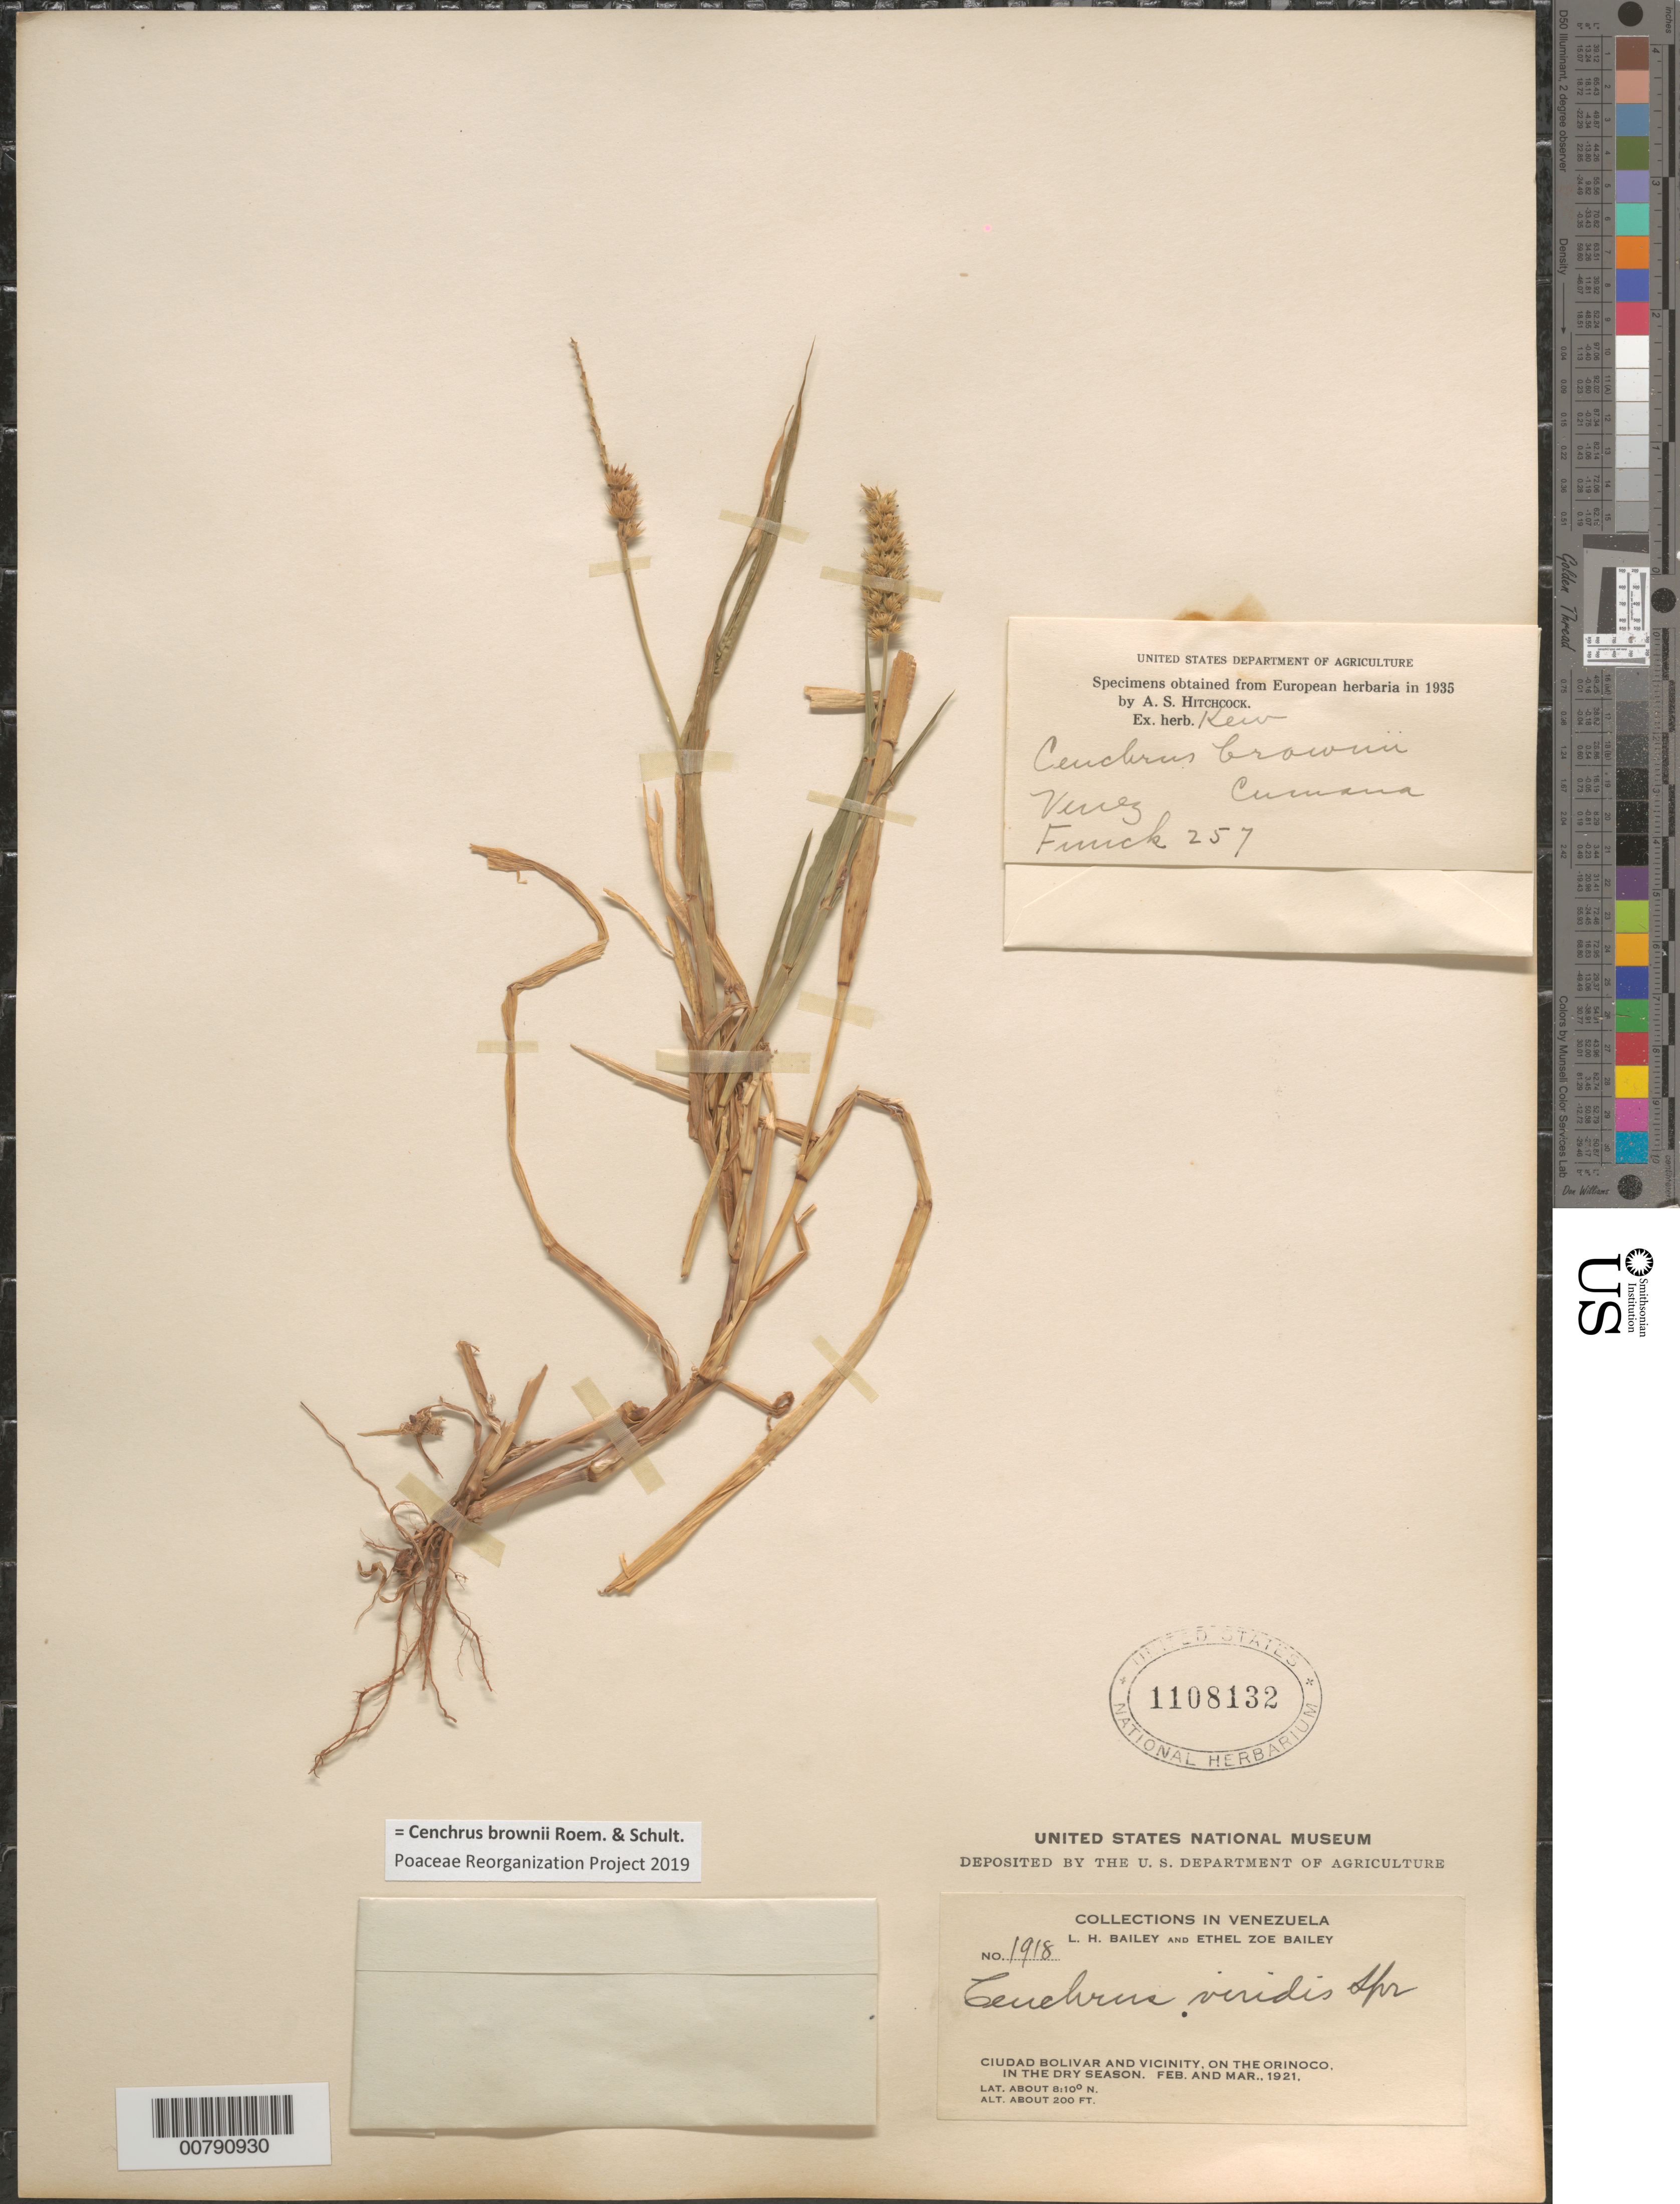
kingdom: Plantae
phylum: Tracheophyta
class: Liliopsida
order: Poales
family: Poaceae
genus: Cenchrus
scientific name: Cenchrus brownii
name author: Roem. & Schult.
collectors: L. H. Bailey & E. Z. Bailey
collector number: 1918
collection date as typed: Feb-21 and Mar-21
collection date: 1921-02,1921-03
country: Venezuela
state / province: Bolívar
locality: Ciudad Bolívar and vicinity, Orinoco R.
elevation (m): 61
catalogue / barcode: US 1108132